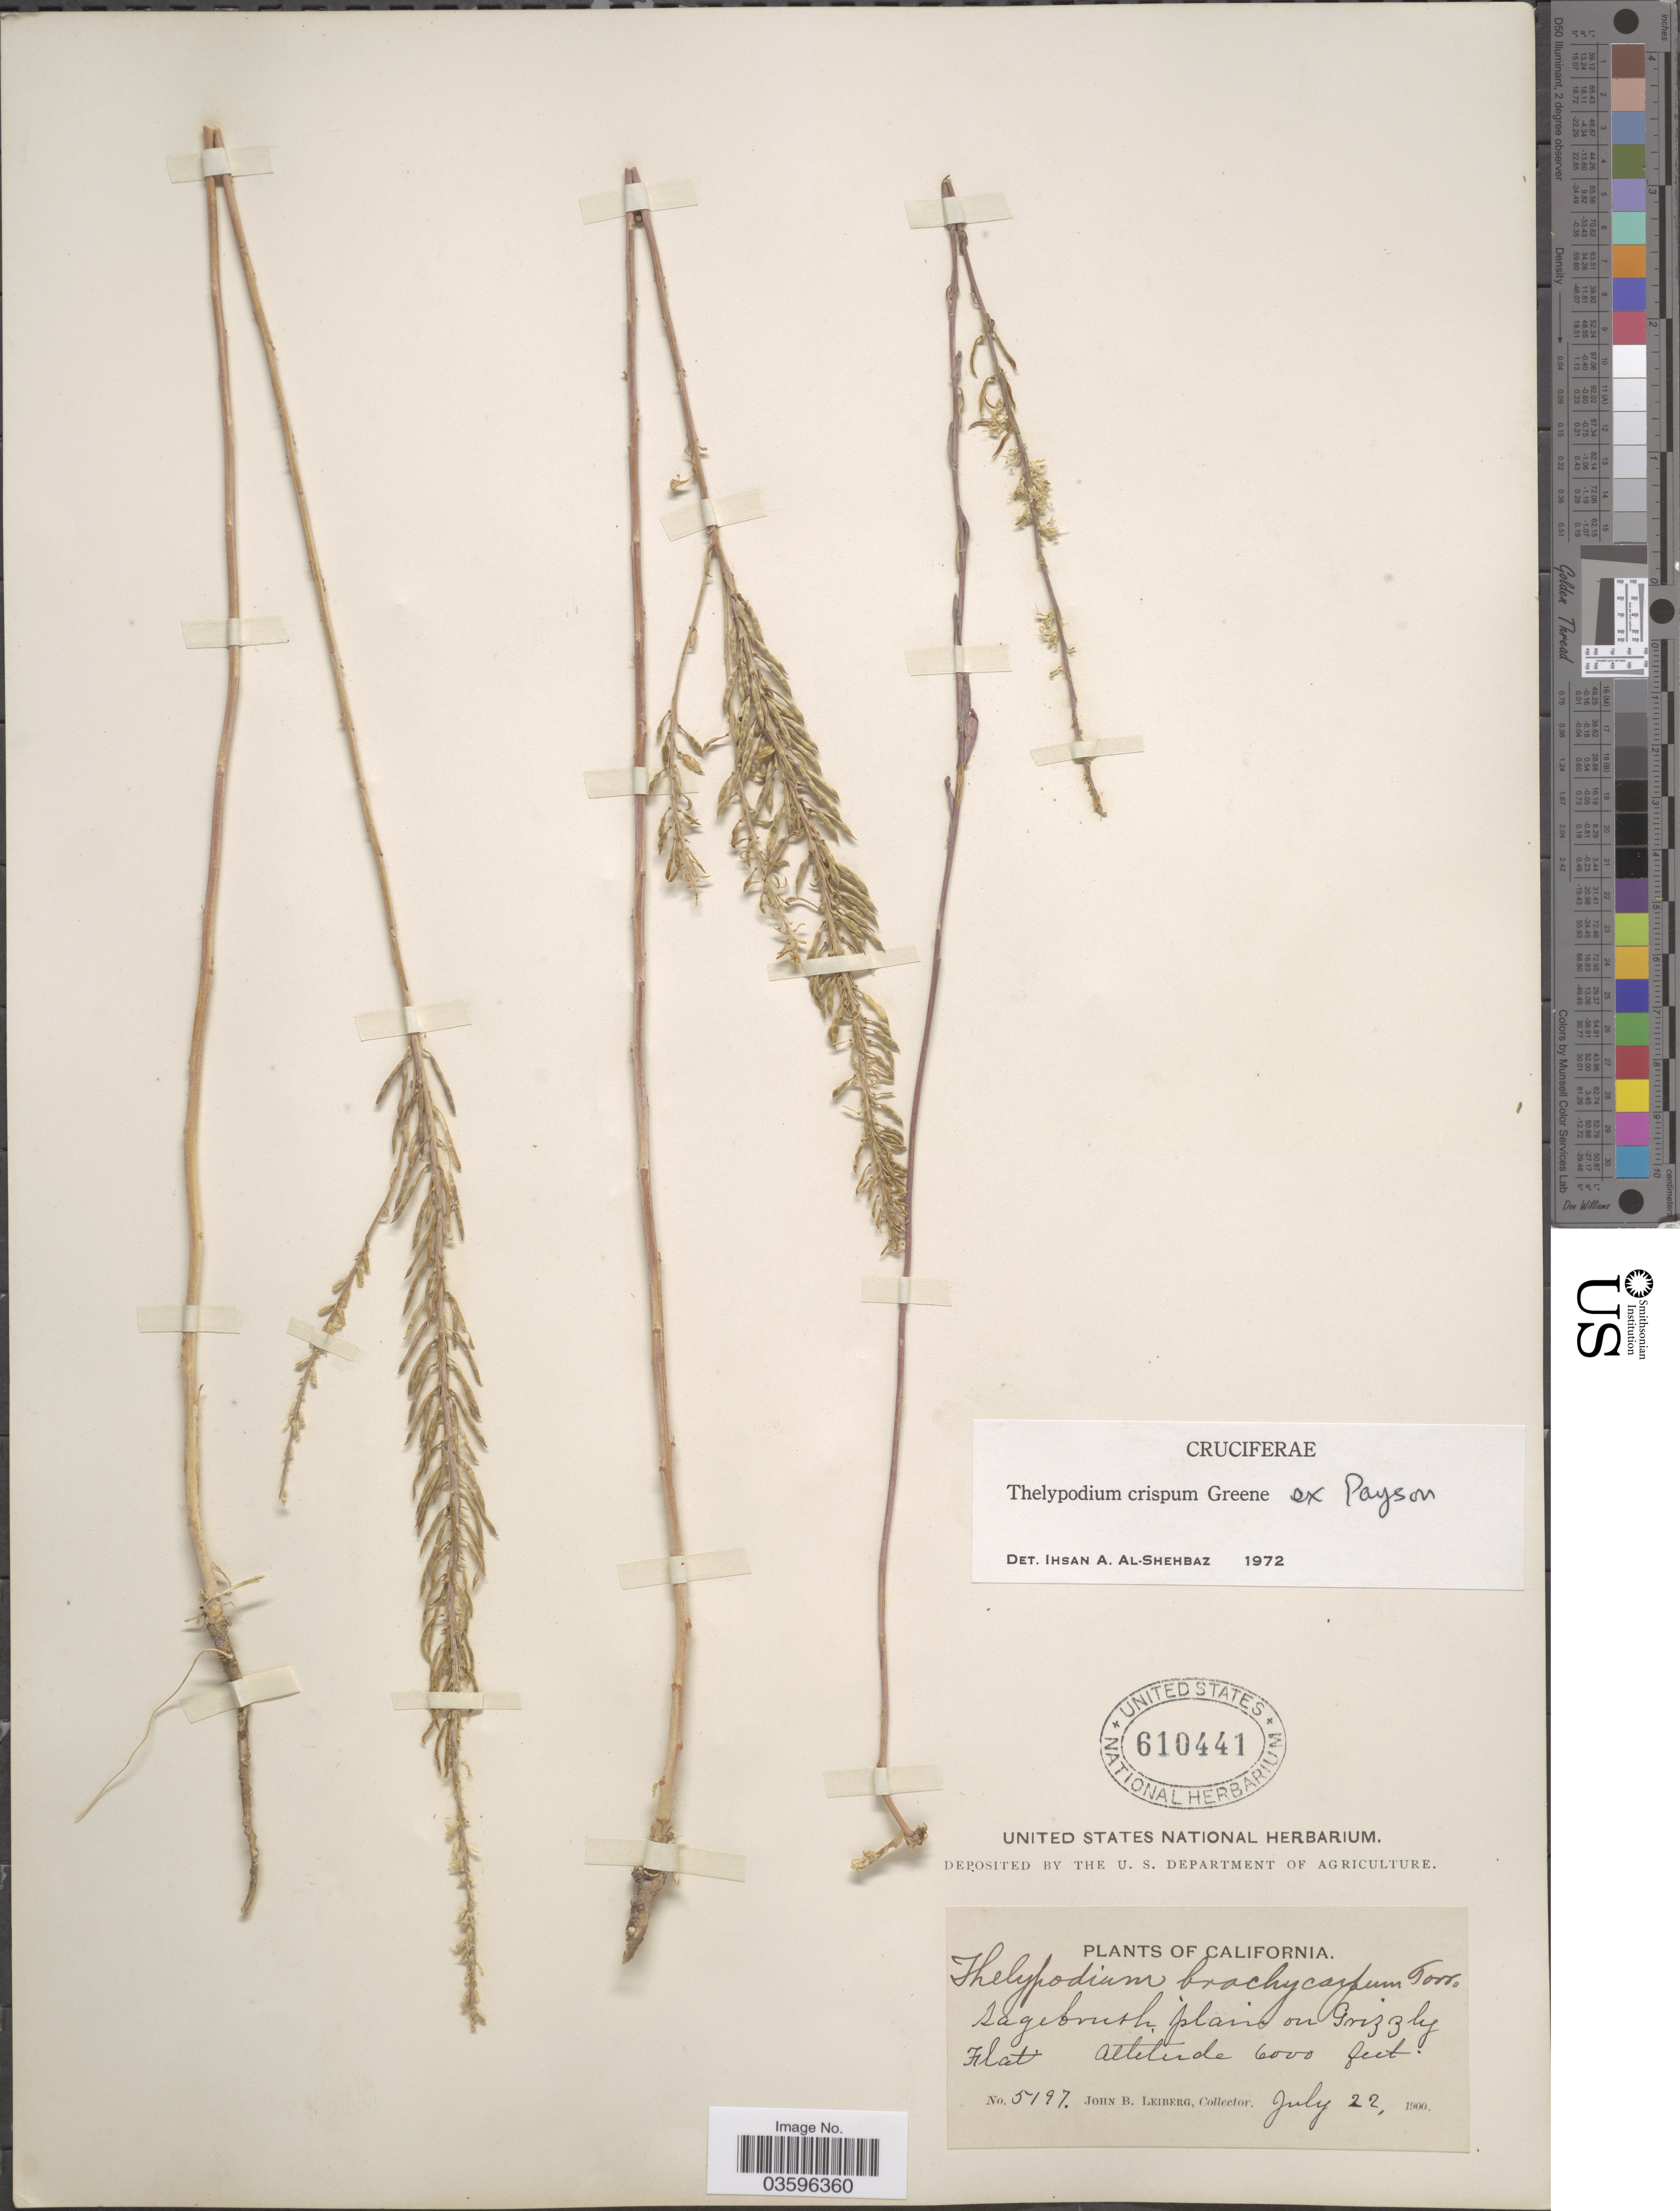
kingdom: Plantae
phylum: Tracheophyta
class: Magnoliopsida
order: Brassicales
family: Brassicaceae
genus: Thelypodium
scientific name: Thelypodium crispum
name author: Greene ex Payson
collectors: J. B. Leiberg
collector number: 5197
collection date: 1900-07-22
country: United States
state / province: California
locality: Sagebrush plain on Grizzly Flat.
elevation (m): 1829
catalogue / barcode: US 610441